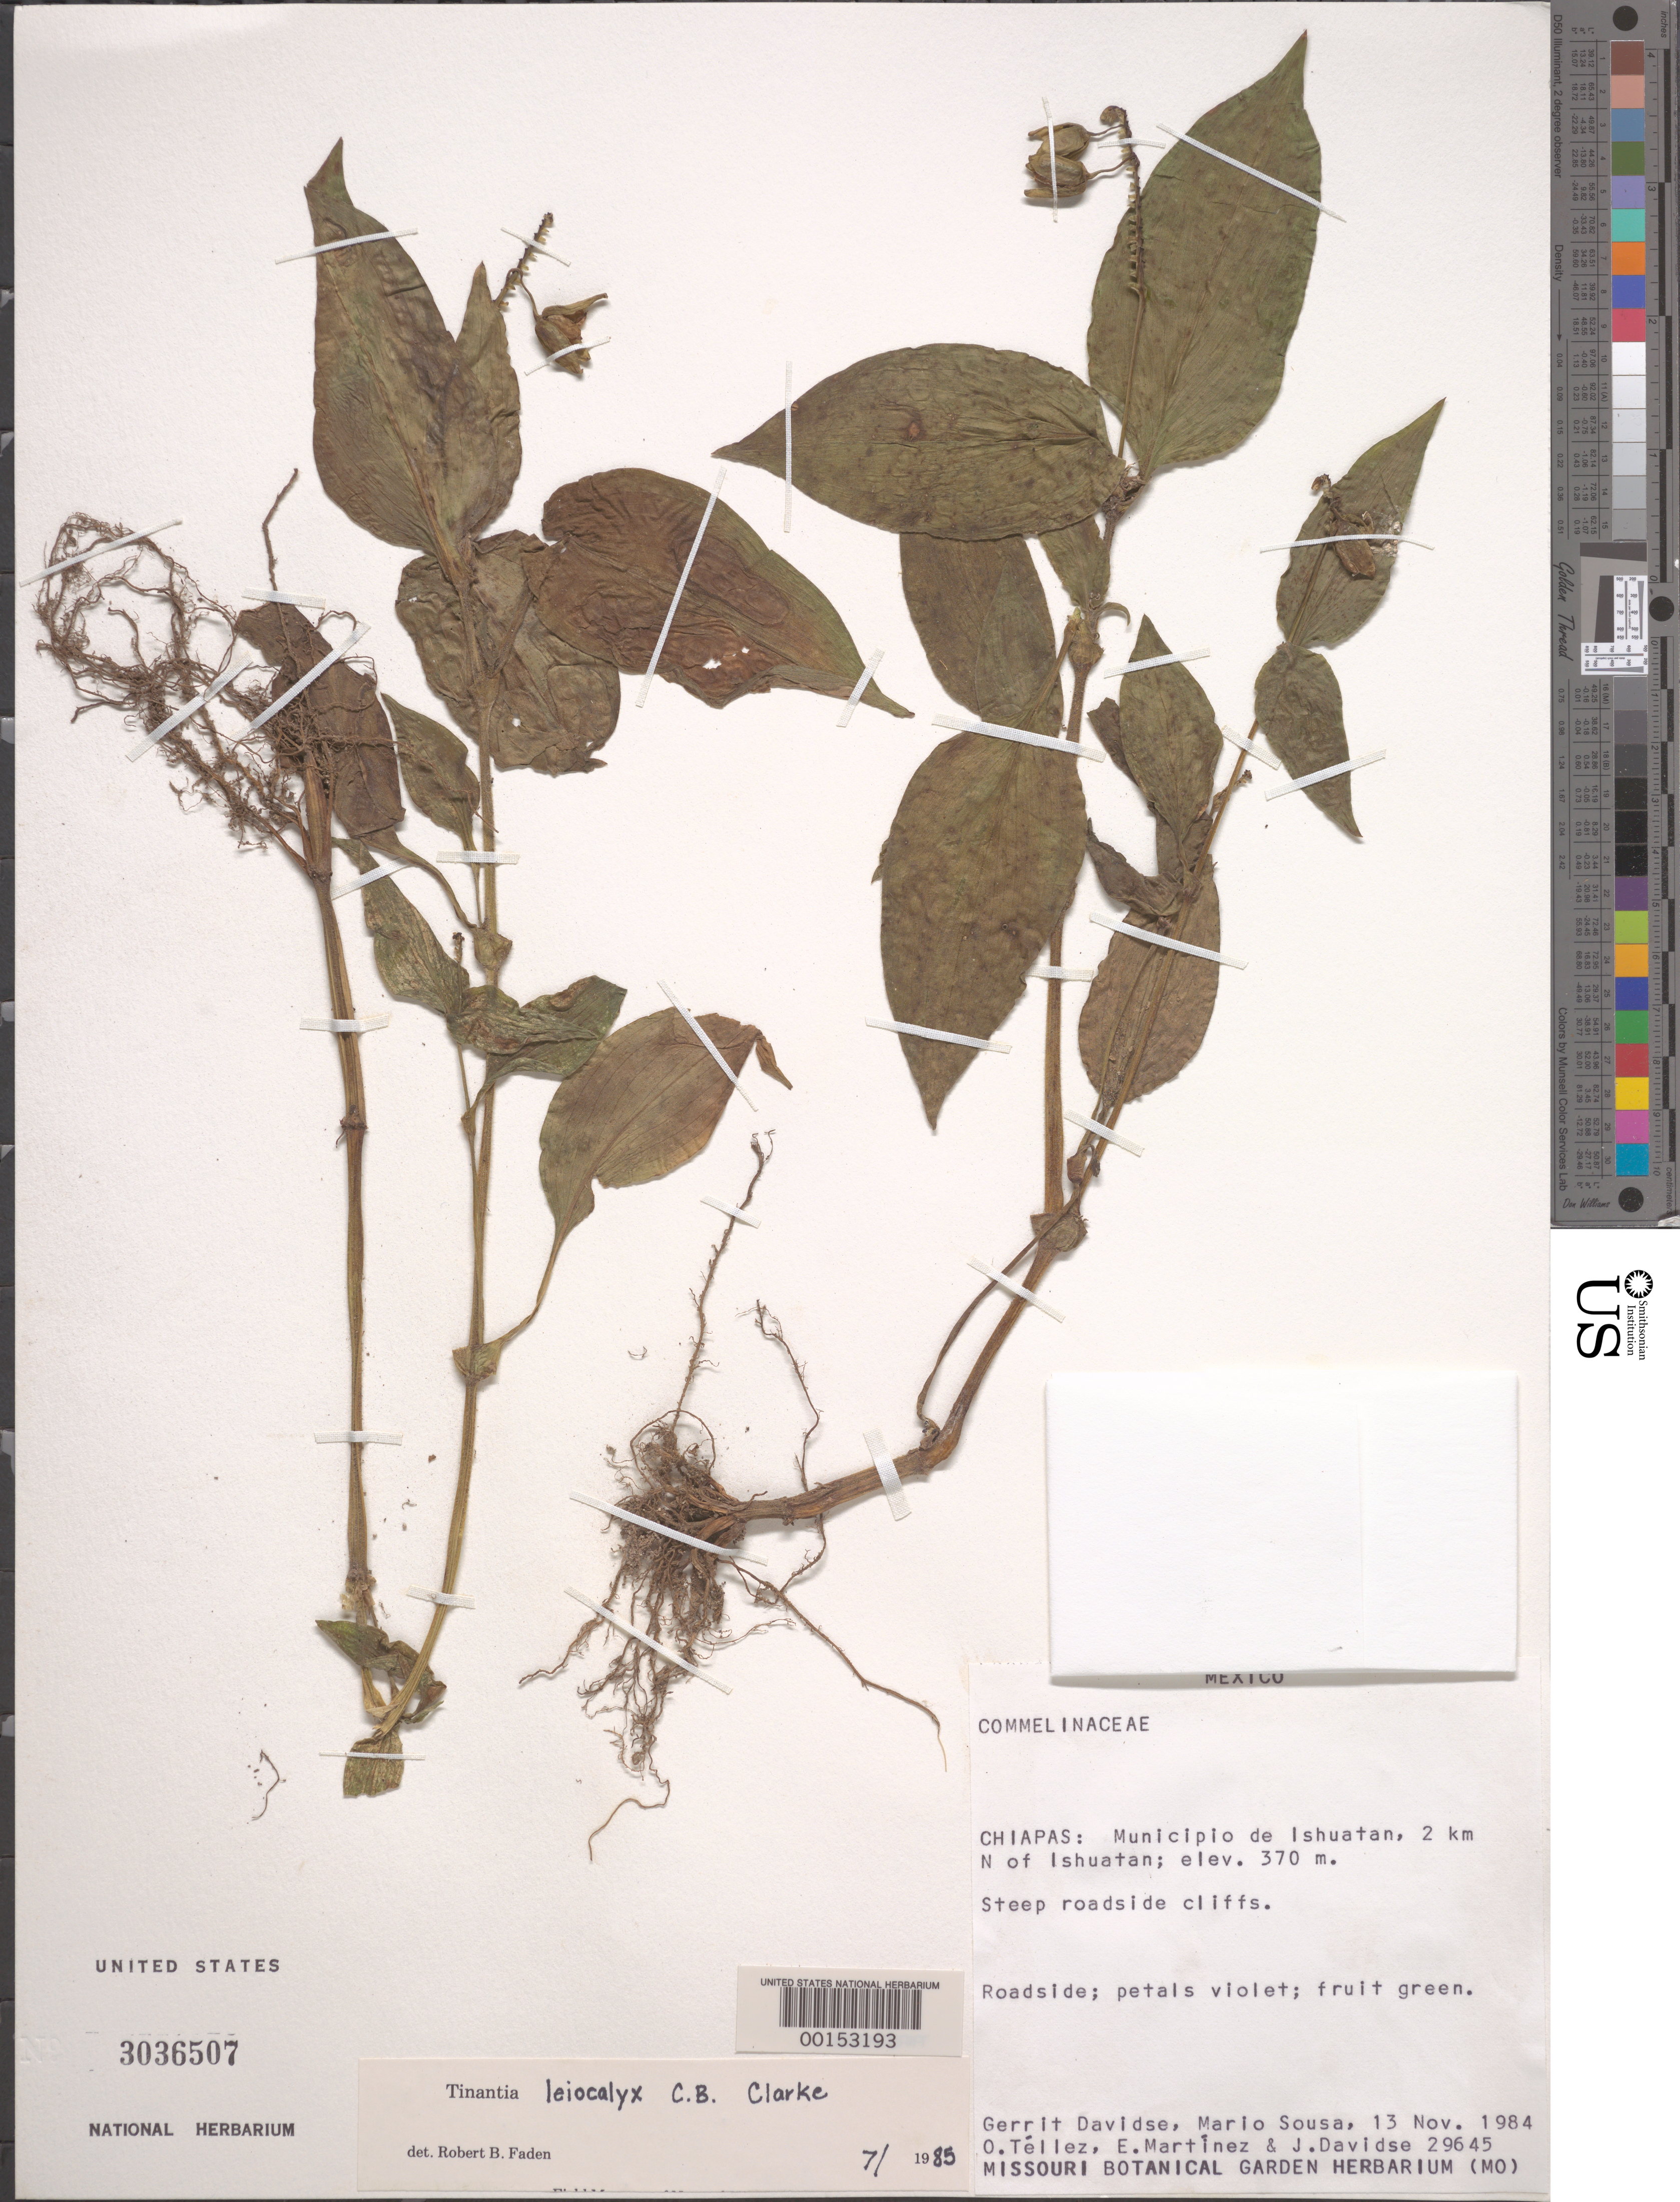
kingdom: Plantae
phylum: Tracheophyta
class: Liliopsida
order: Commelinales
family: Commelinaceae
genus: Tinantia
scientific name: Tinantia leiocalyx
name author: C.B. Clarke in Donn. Sm.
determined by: Faden, Robert B., (US), Smithsonian Institution - National Museum of Natural History (UNITED STATES)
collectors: G. Davidse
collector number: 29645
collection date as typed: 13 Nov 1984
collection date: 1984-11-13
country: Mexico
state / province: Chiapas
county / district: Ixhuatán ?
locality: Ishuatan Mun. (?), N of Ishuatan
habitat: Steep roadside cliffs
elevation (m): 370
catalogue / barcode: US 3036507